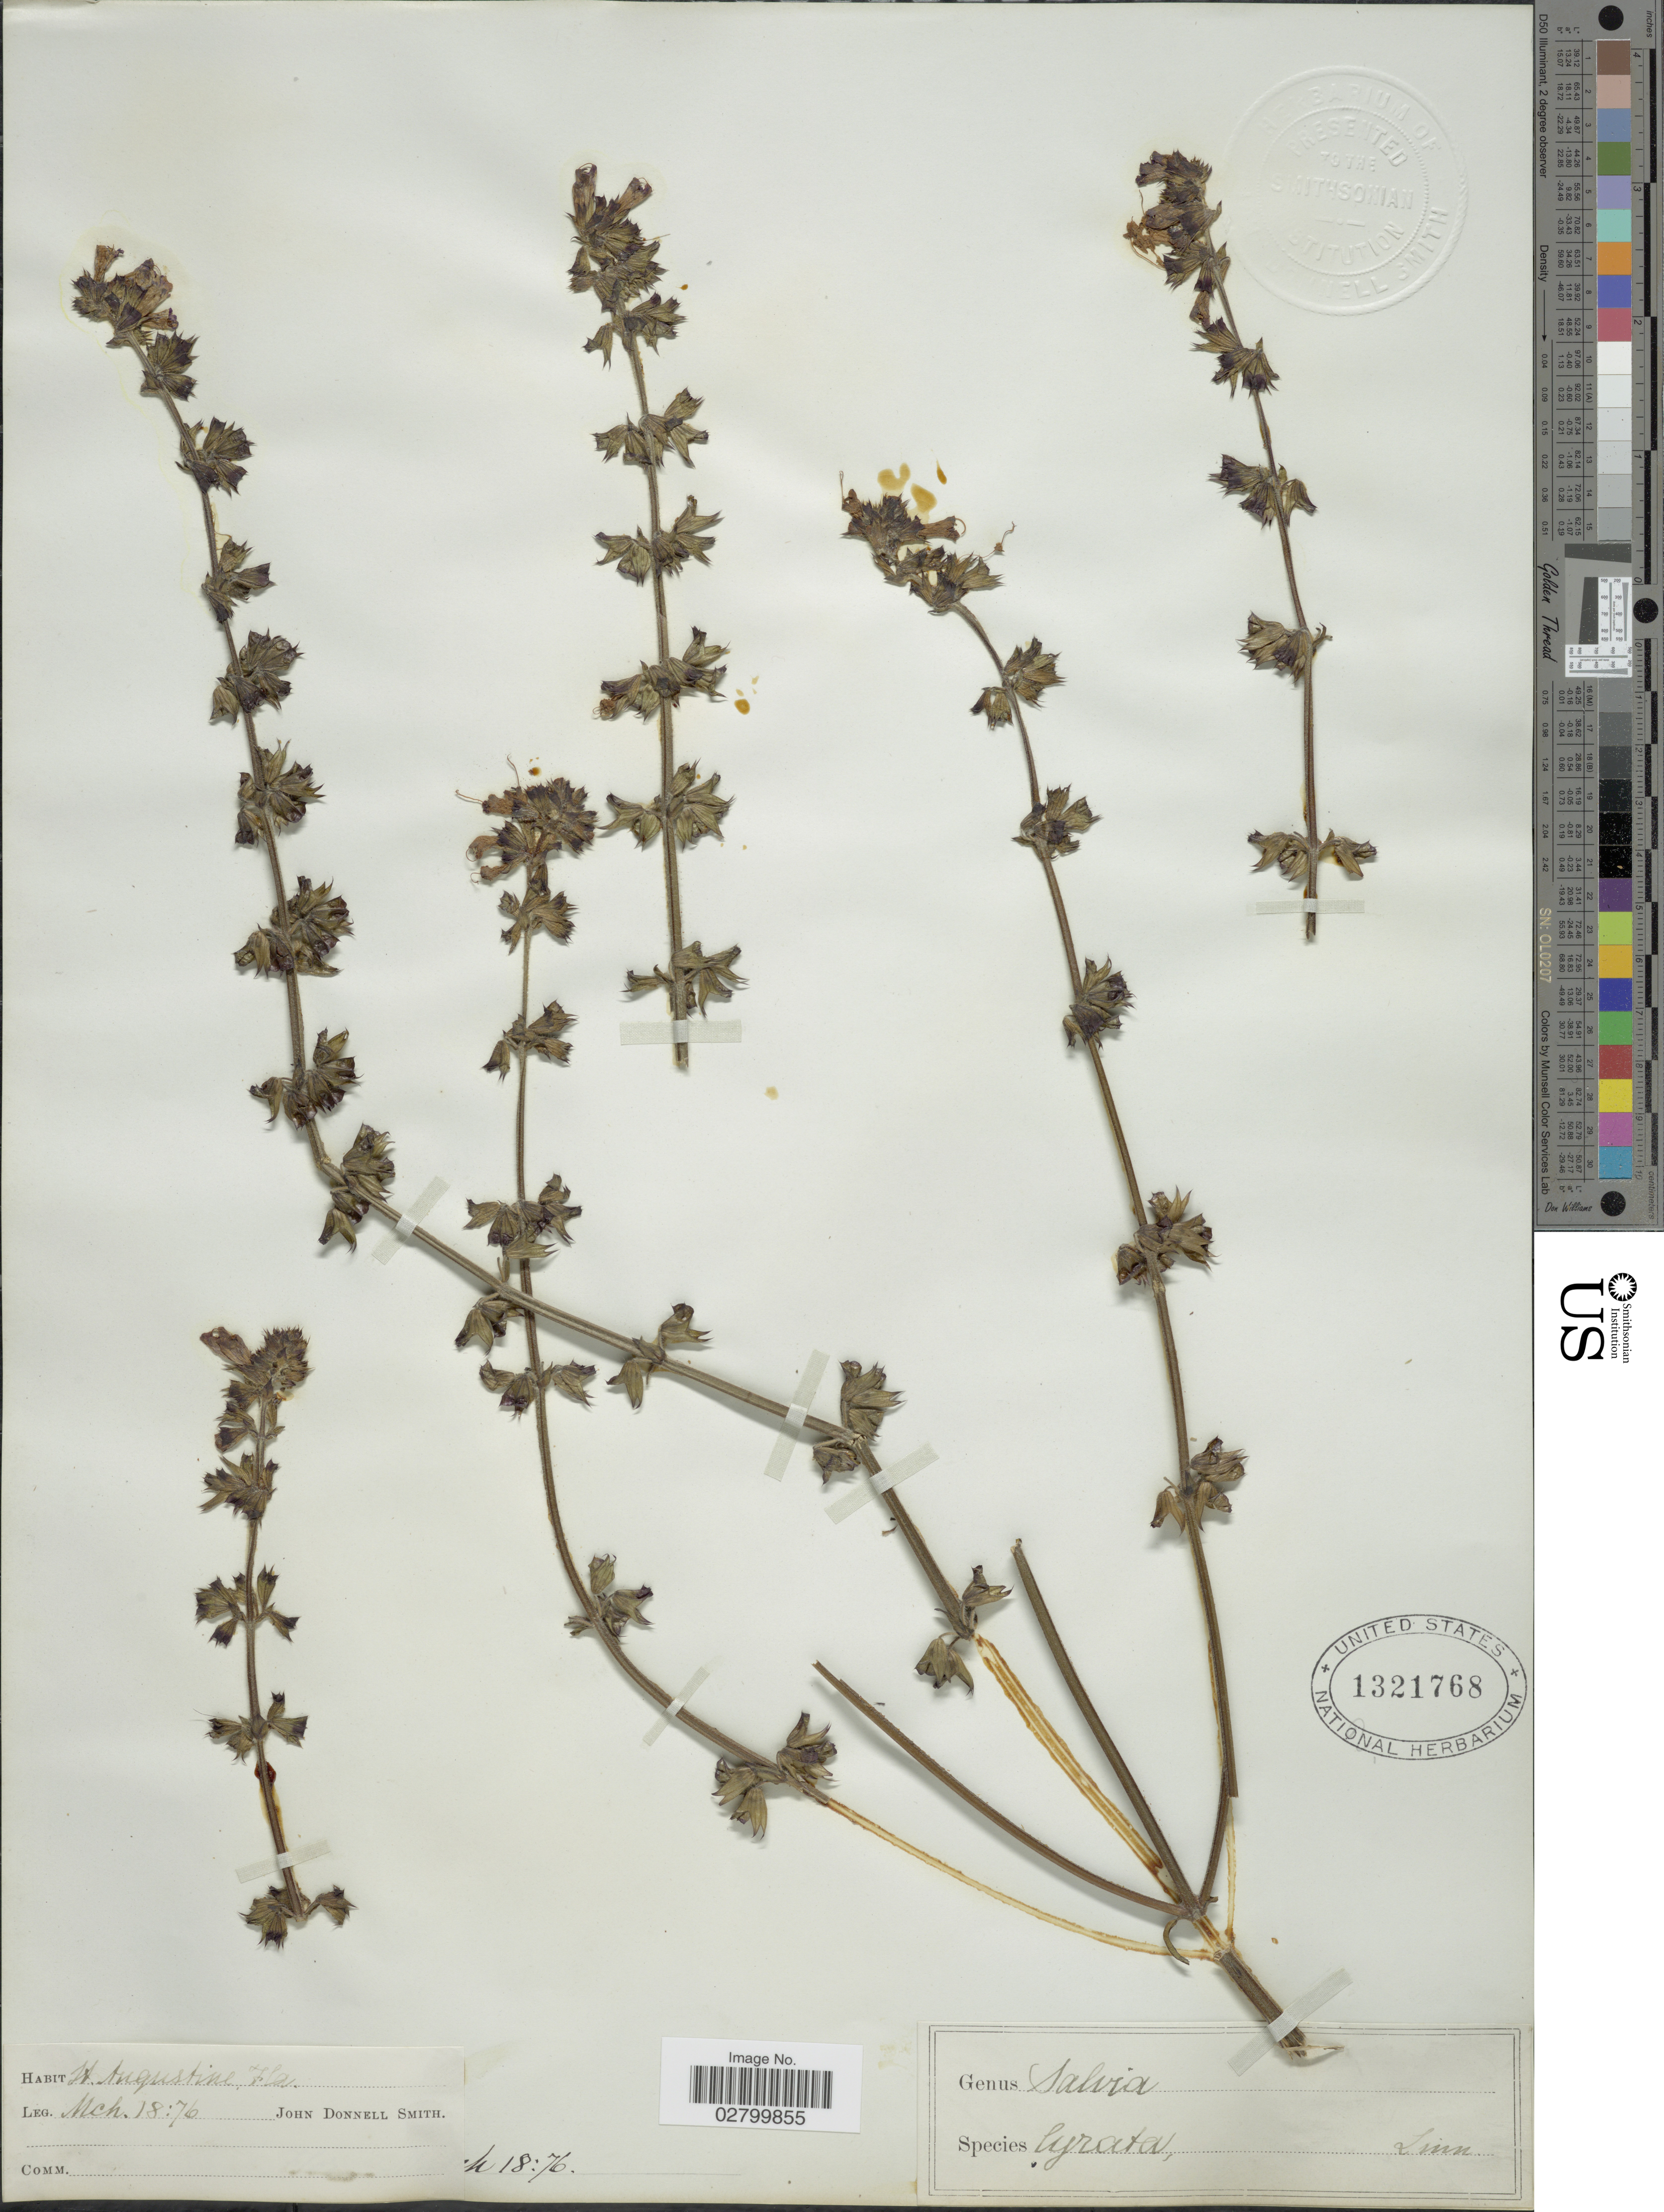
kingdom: Plantae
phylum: Tracheophyta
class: Magnoliopsida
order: Lamiales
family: Lamiaceae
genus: Salvia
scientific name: Salvia lyrata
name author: L.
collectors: J. Donnell Smith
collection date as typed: Transcribed d/m/y: 18/3/76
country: United States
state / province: Florida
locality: St. Augustine, Fla.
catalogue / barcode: US 1321768